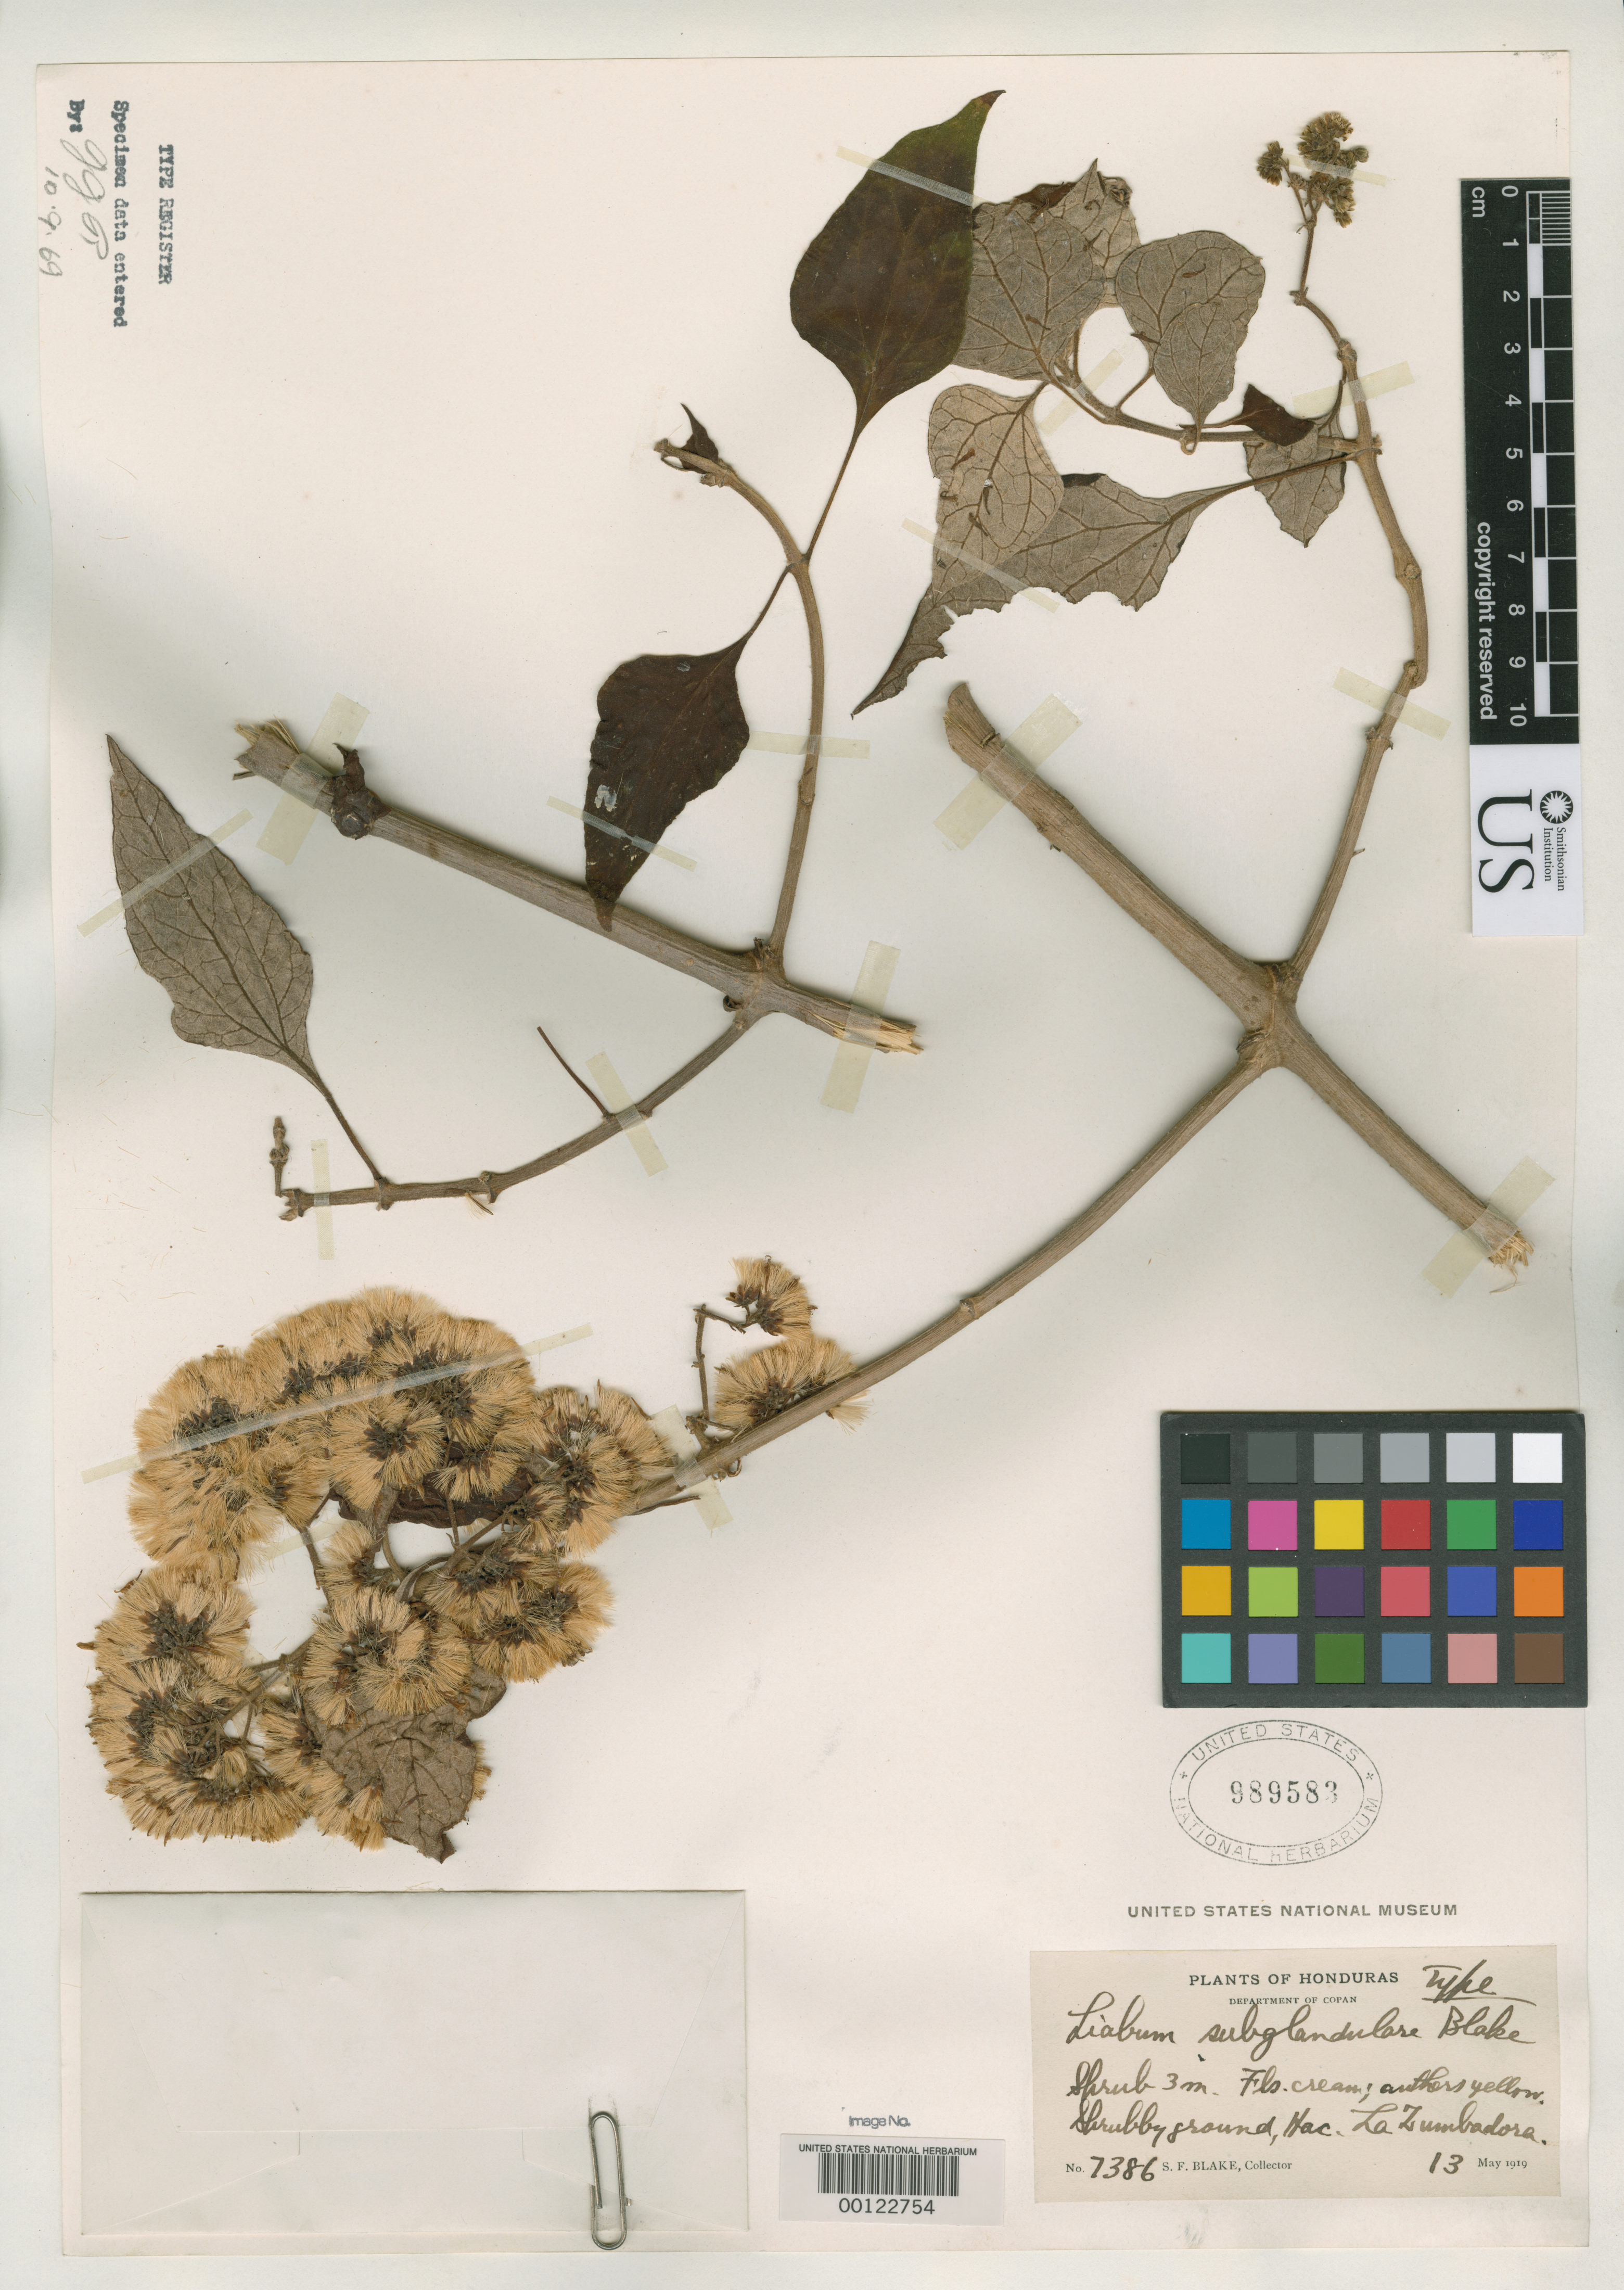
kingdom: Plantae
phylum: Tracheophyta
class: Magnoliopsida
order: Asterales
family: Asteraceae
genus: Liabum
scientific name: Liabum subglandulare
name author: S.F. Blake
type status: Holotype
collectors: S. Blake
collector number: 7386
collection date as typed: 13 May 1919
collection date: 1919-05-13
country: Honduras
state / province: Copán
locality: Between El Paraiso and La Florida, Hacienda la Zumbadora.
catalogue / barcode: US 989583